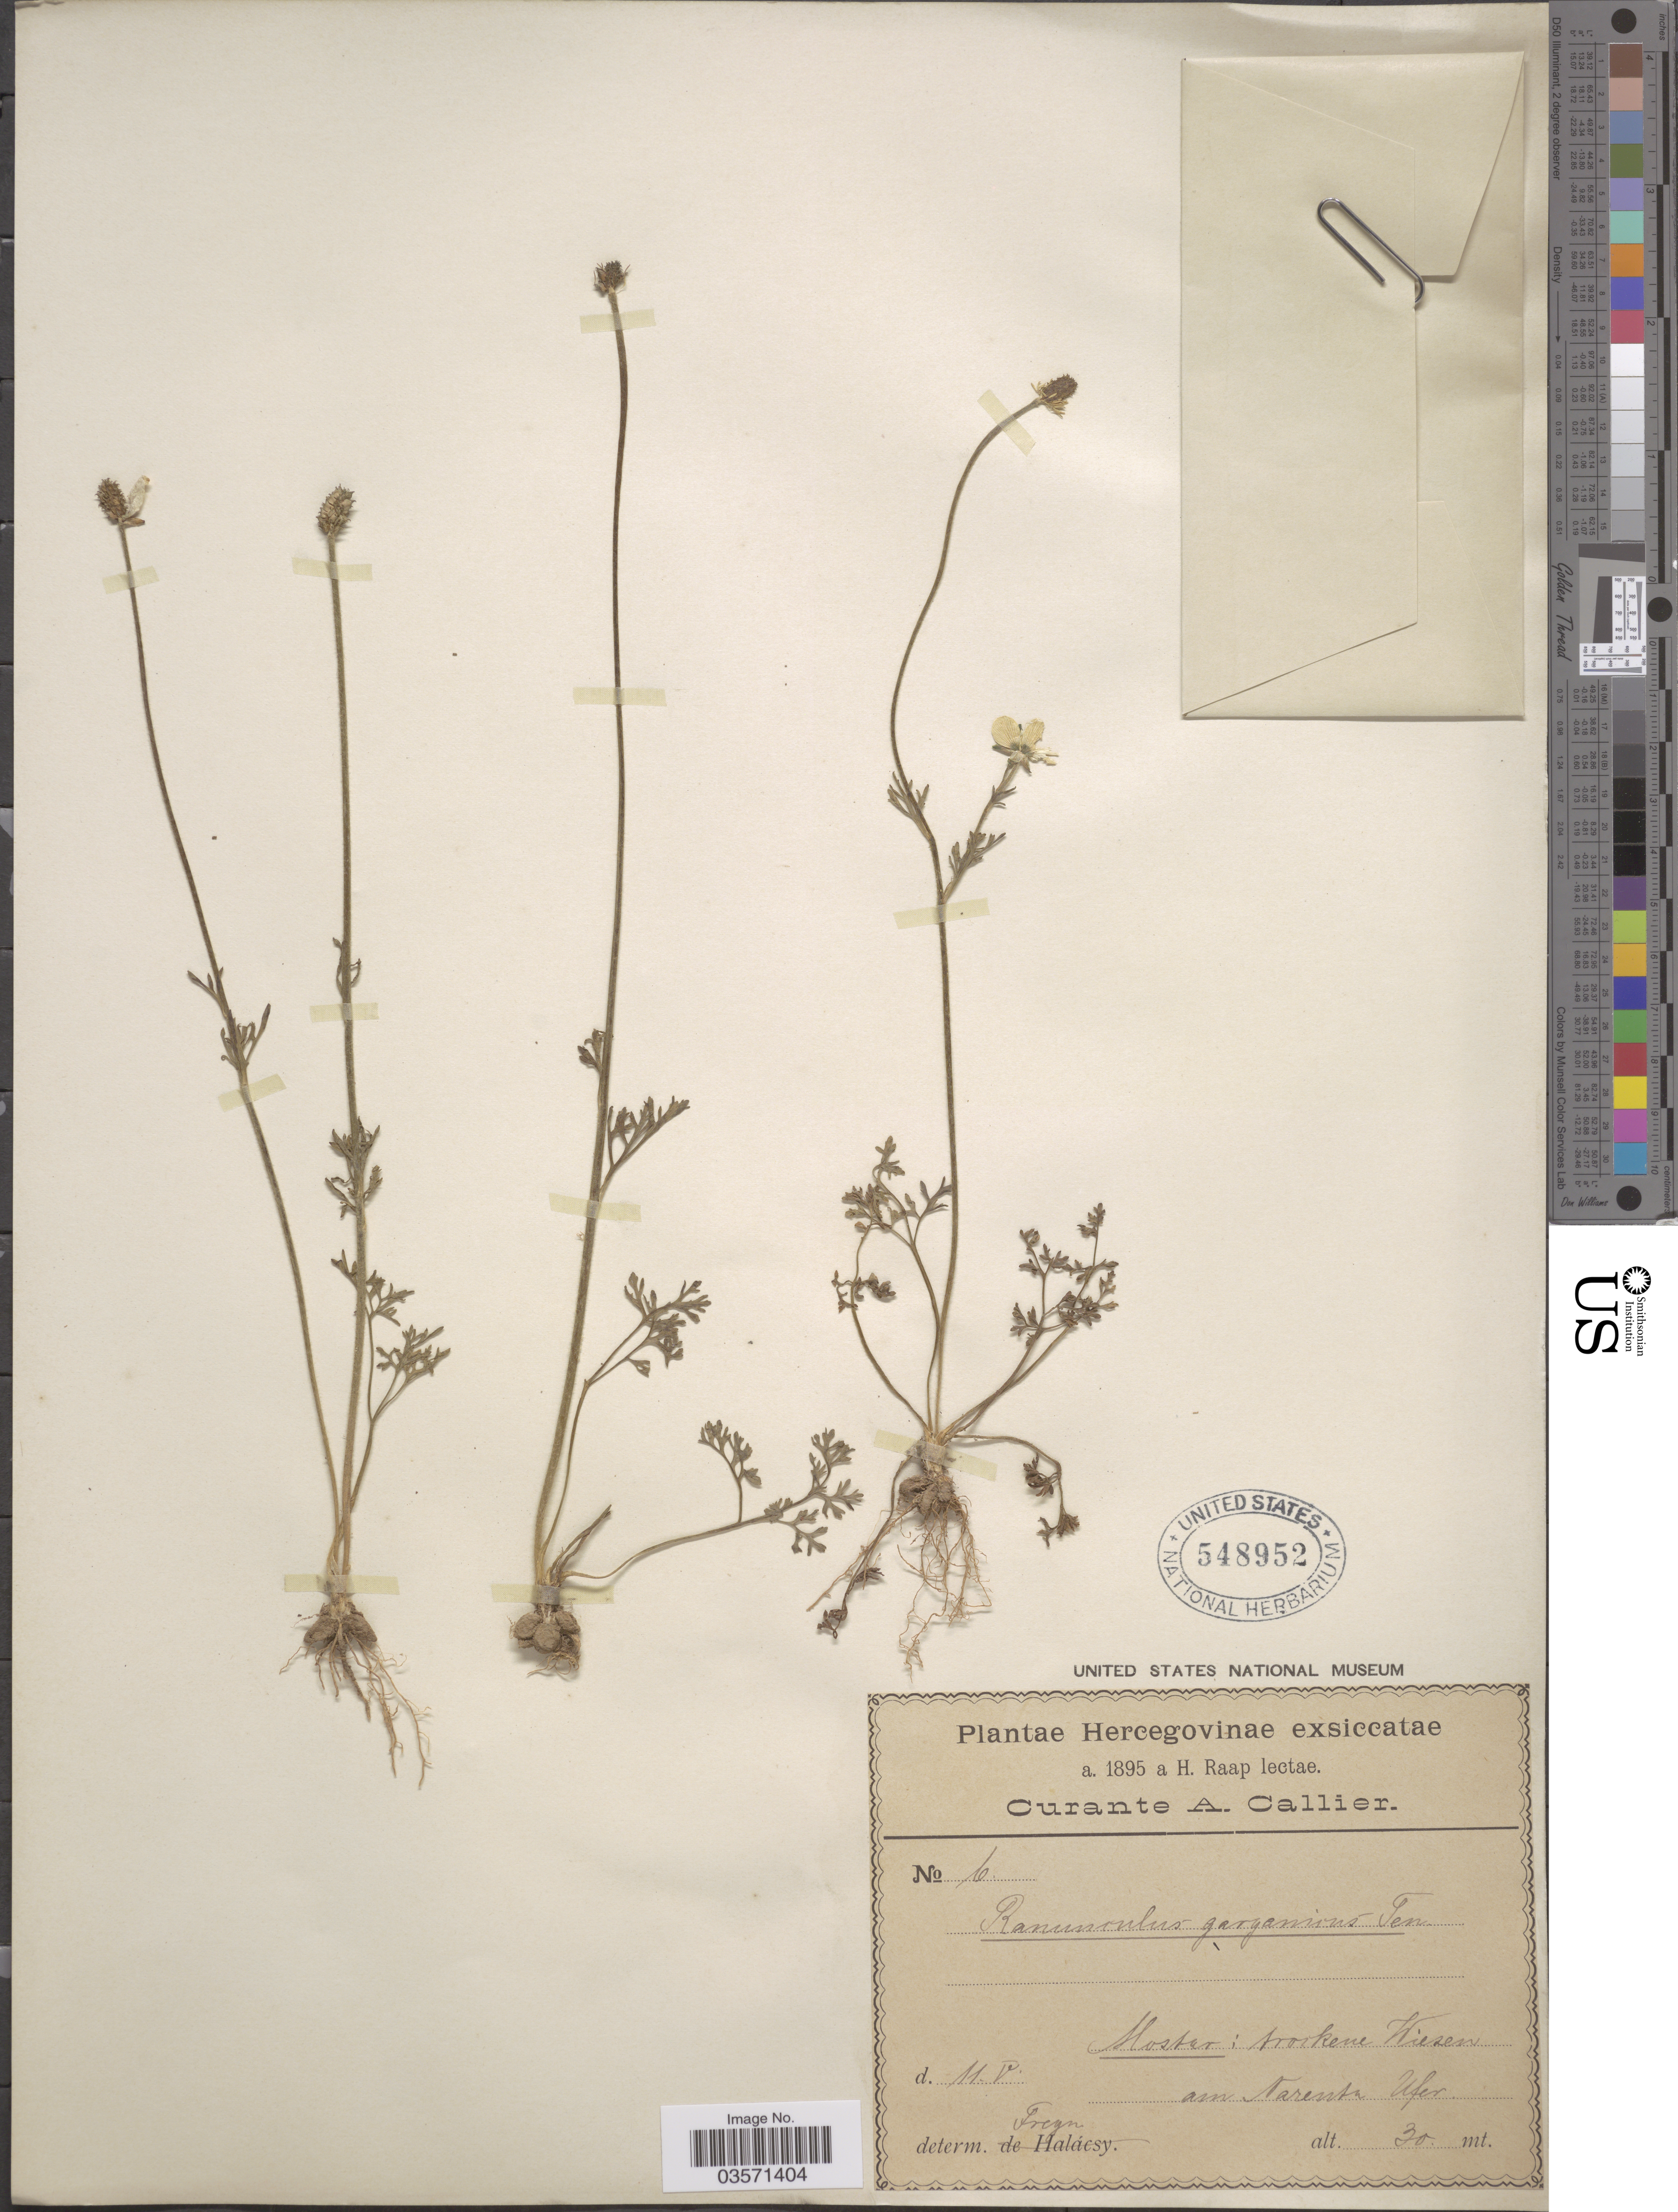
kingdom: Plantae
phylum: Tracheophyta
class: Magnoliopsida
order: Ranunculales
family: Ranunculaceae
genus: Ranunculus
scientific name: Ranunculus garganicus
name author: Ten.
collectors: H. Raap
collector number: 6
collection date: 1895-05-11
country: Bosnia and Herzegovina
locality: Hercegovinae. Mostar: snorkene Wiesen am Narenta Ufer.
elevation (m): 30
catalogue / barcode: US 548952